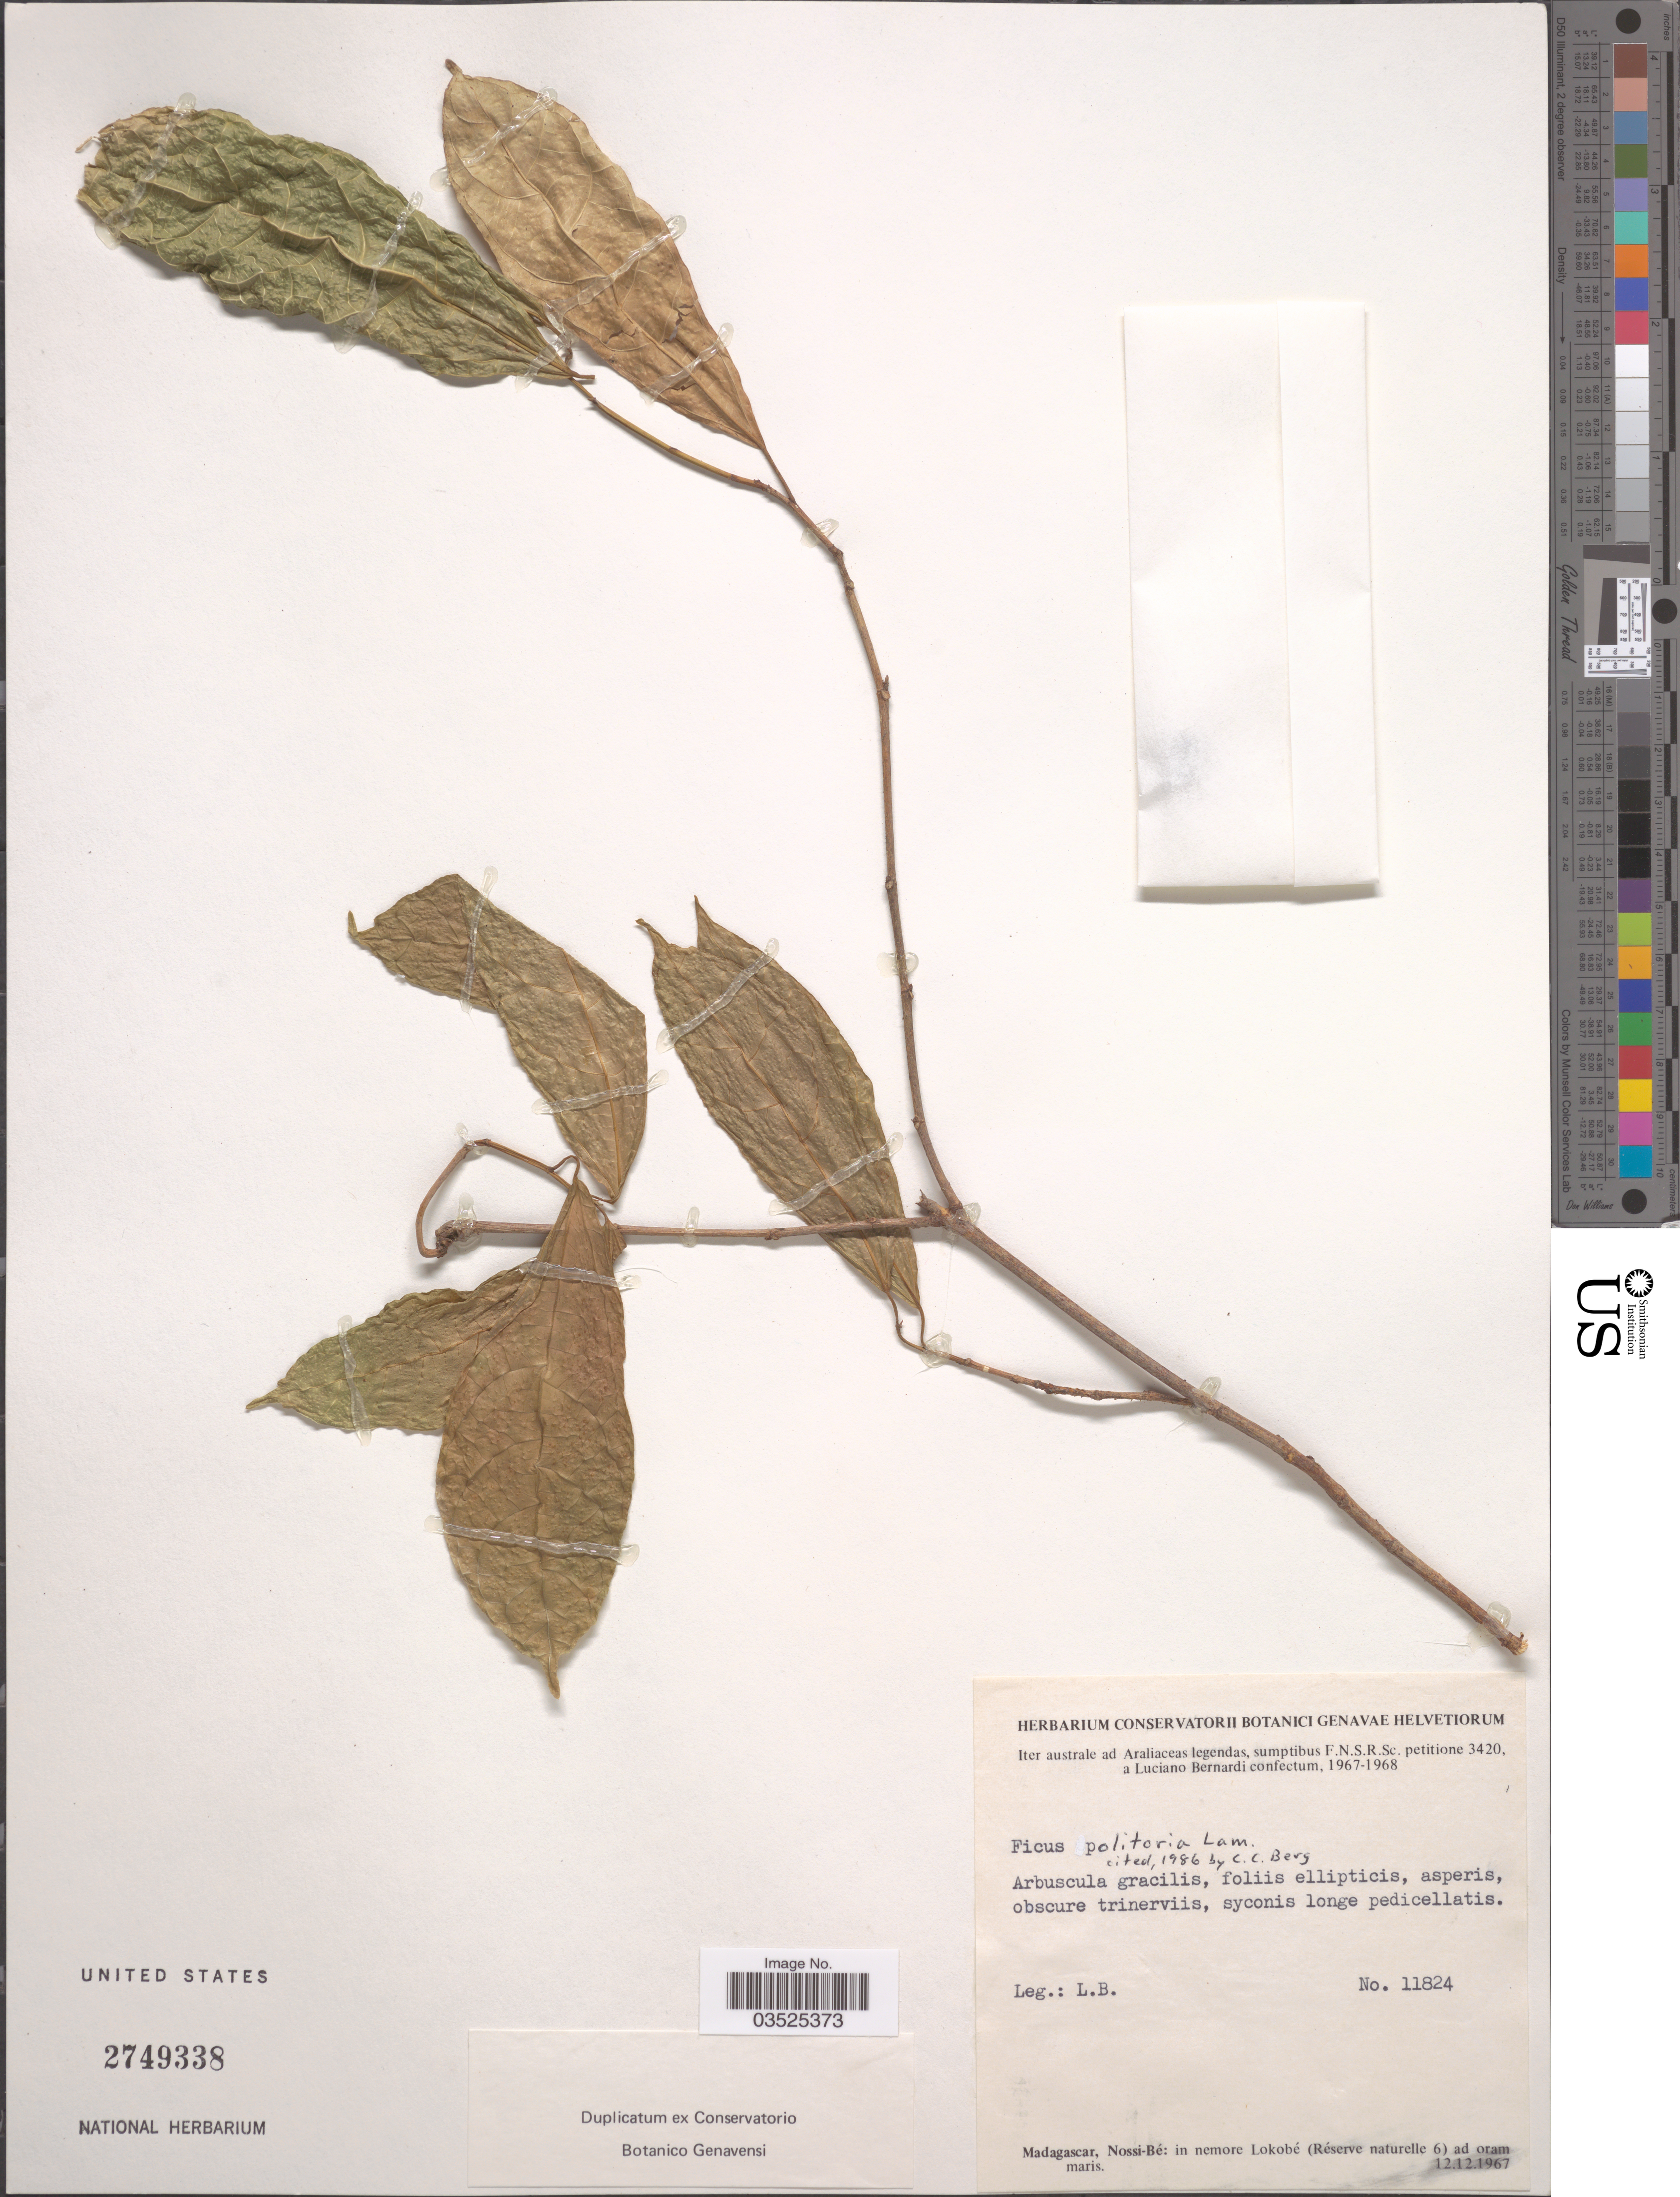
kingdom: Plantae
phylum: Tracheophyta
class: Magnoliopsida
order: Rosales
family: Moraceae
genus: Ficus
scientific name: Ficus politoria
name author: Lam.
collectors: L. Bernardi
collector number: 11824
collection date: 1967-12-12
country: Madagascar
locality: Nossi-Bé: in nemore Lokobé (Réserve naturelle 6) ad oram maris.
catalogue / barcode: US 2749338